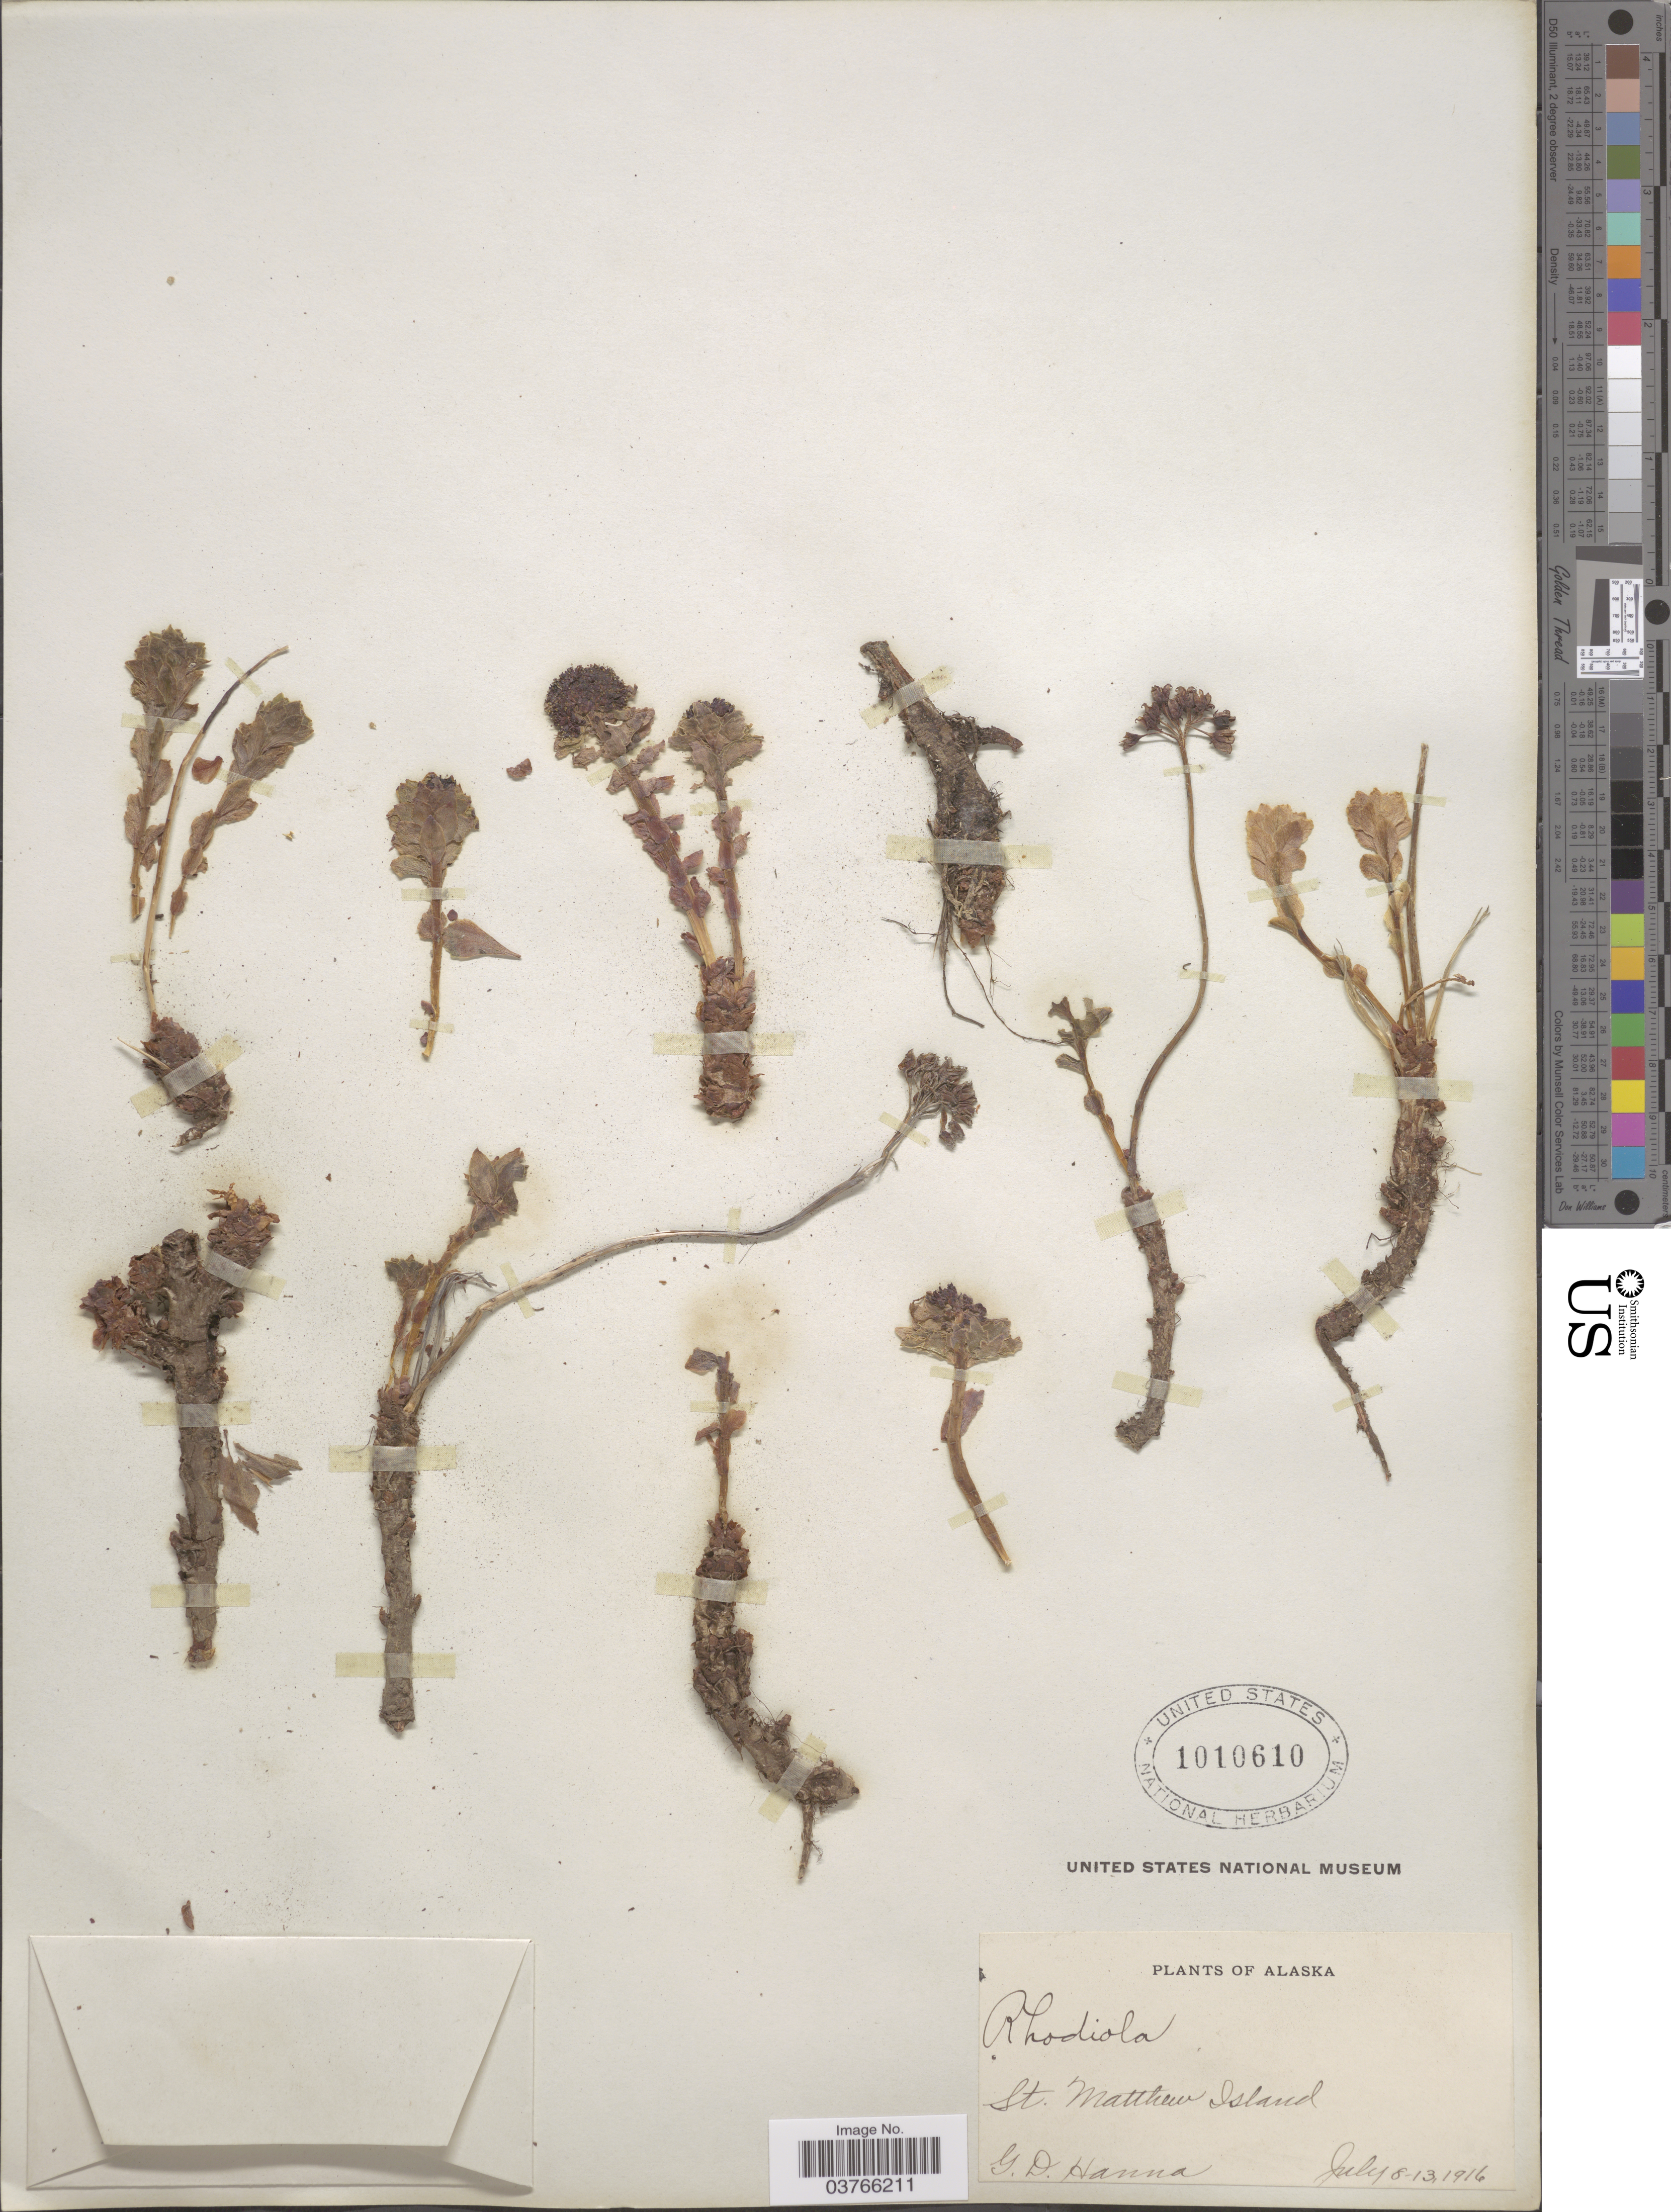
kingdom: Plantae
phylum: Tracheophyta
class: Magnoliopsida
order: Saxifragales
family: Crassulaceae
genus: Rhodiola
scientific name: Rhodiola integrifolia subsp. integrifolia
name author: Raf.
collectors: G. D. Hanna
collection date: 1916-07-08/1916-07-13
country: United States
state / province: Alaska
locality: St. Matthew Island.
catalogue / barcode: US 1010610